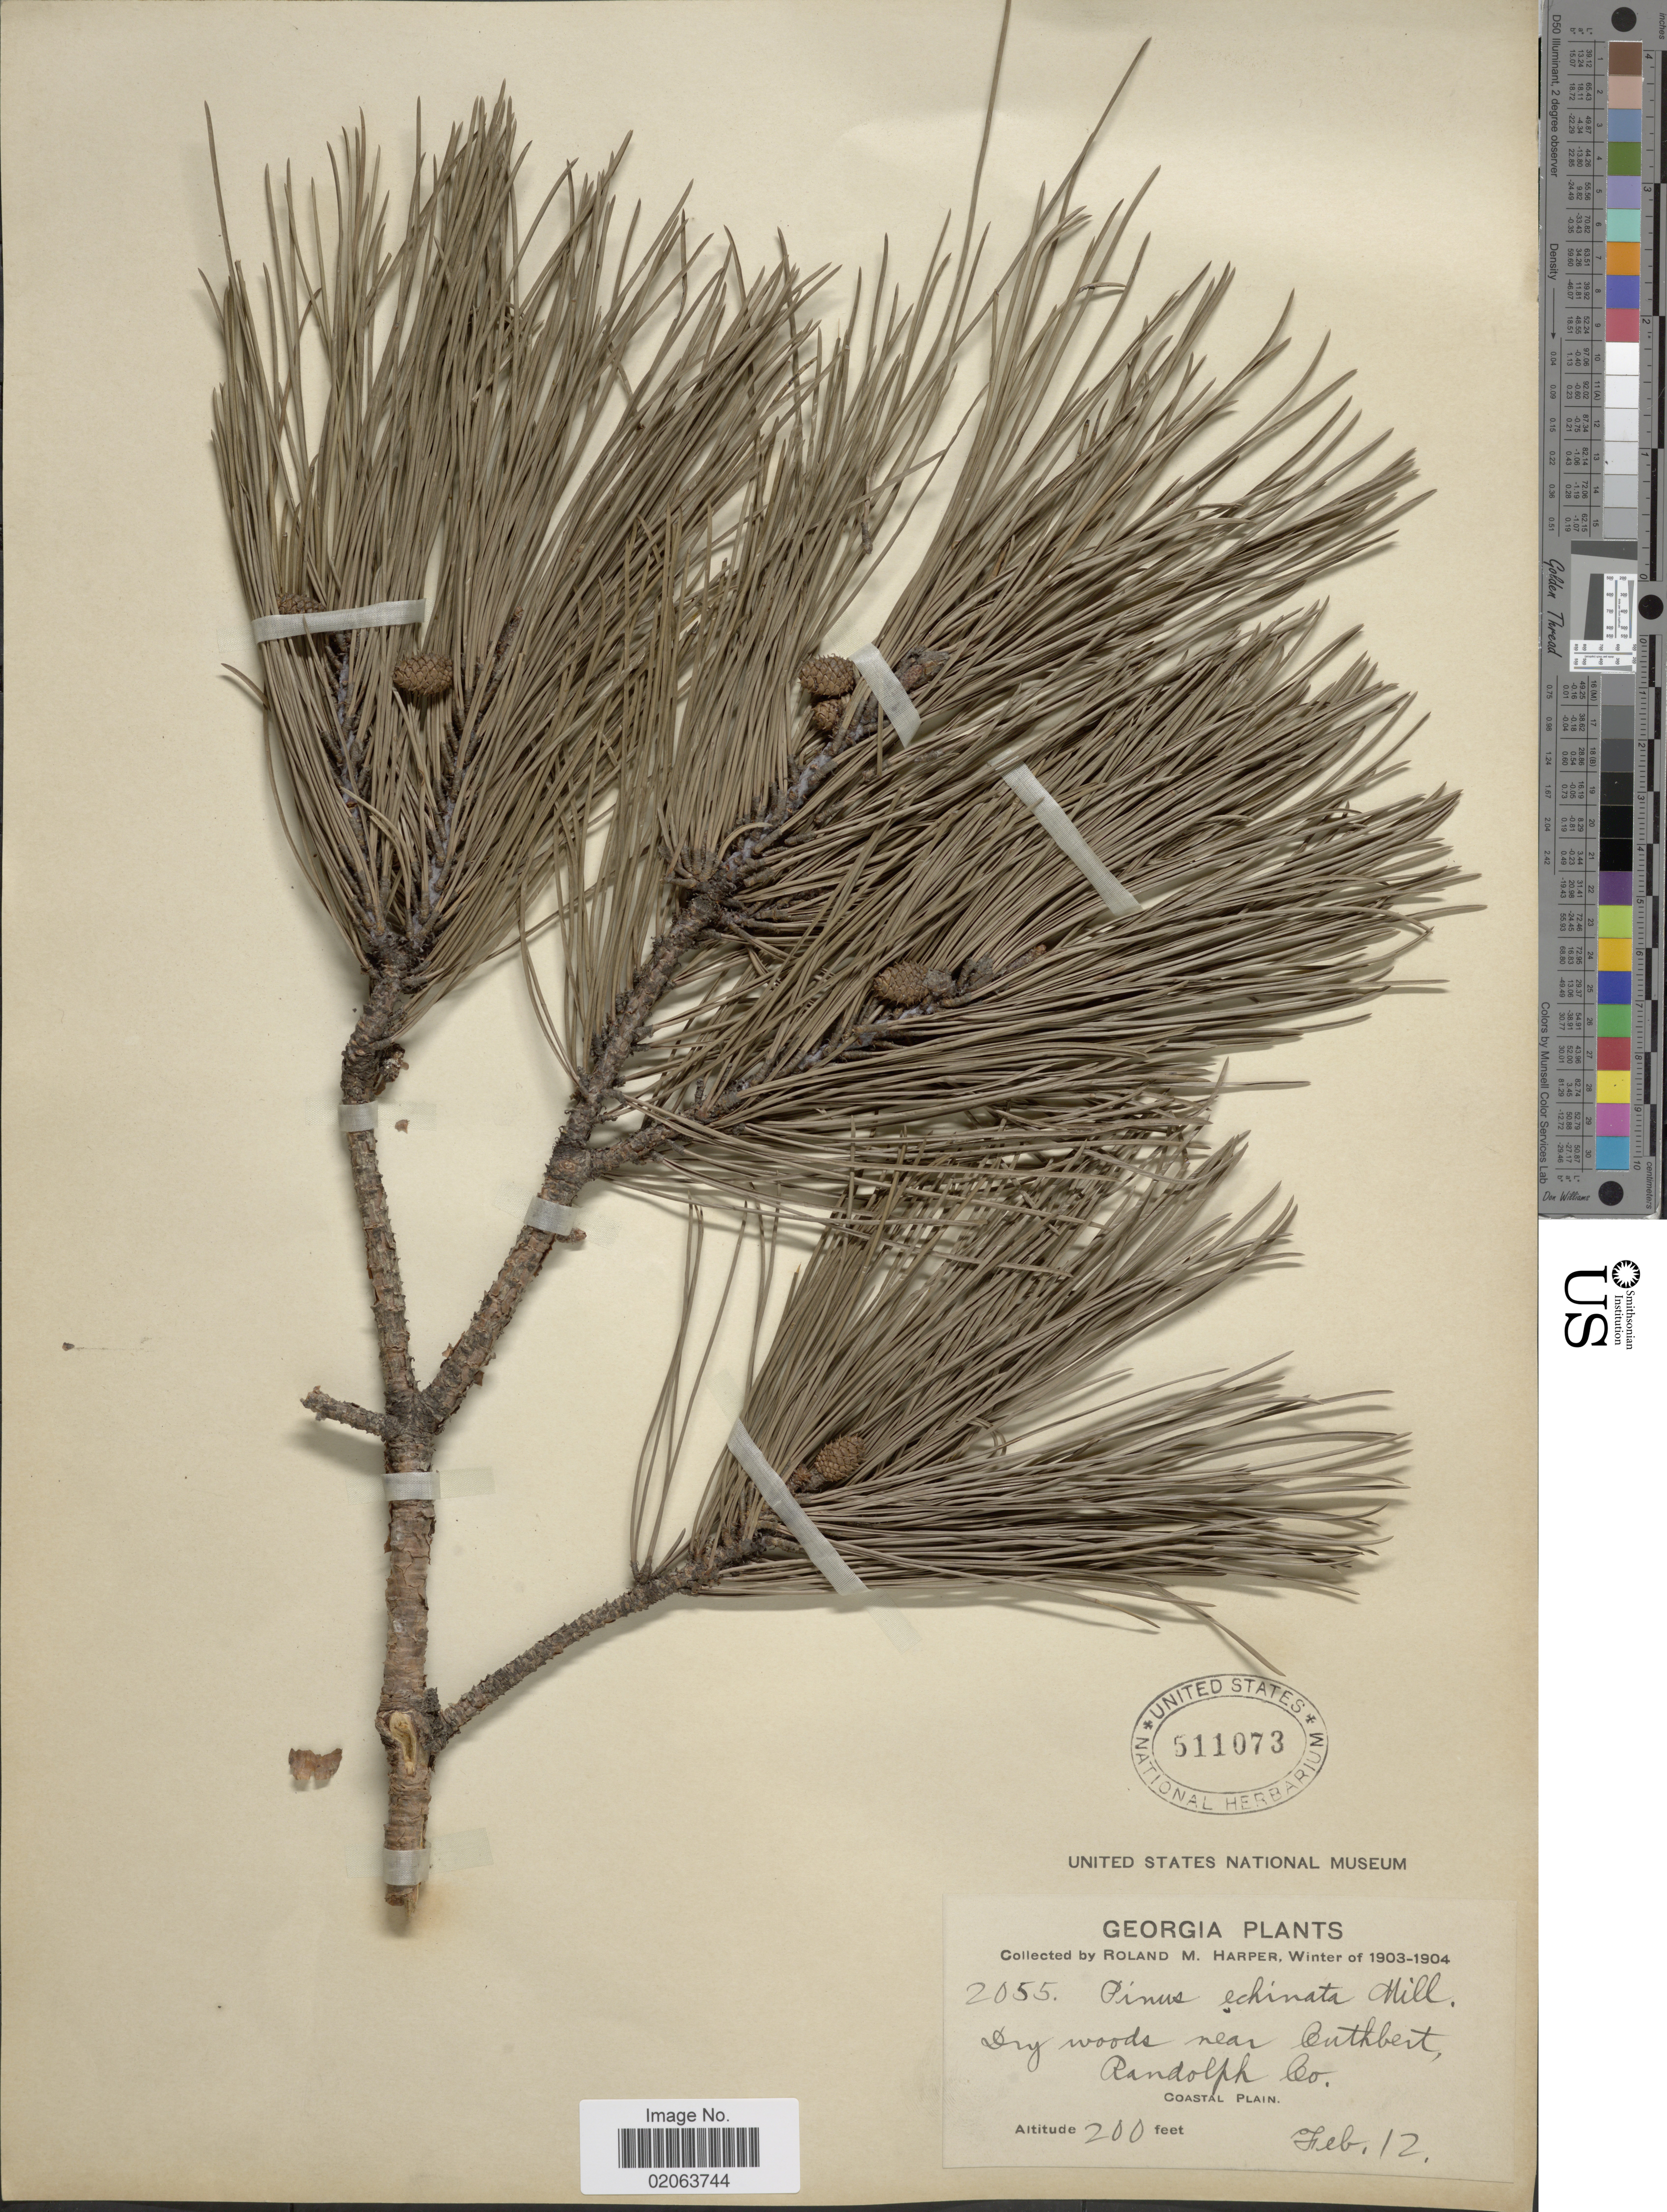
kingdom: Plantae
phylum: Tracheophyta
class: Pinopsida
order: Pinales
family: Pinaceae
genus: Pinus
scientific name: Pinus echinata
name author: Mill.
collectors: R. M. Harper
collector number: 2055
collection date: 1903-02-12/1904-02-12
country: United States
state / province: Georgia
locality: Dry woods near Cuthbert, Randolph Co. Coastal Plain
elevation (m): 61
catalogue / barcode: US 511073